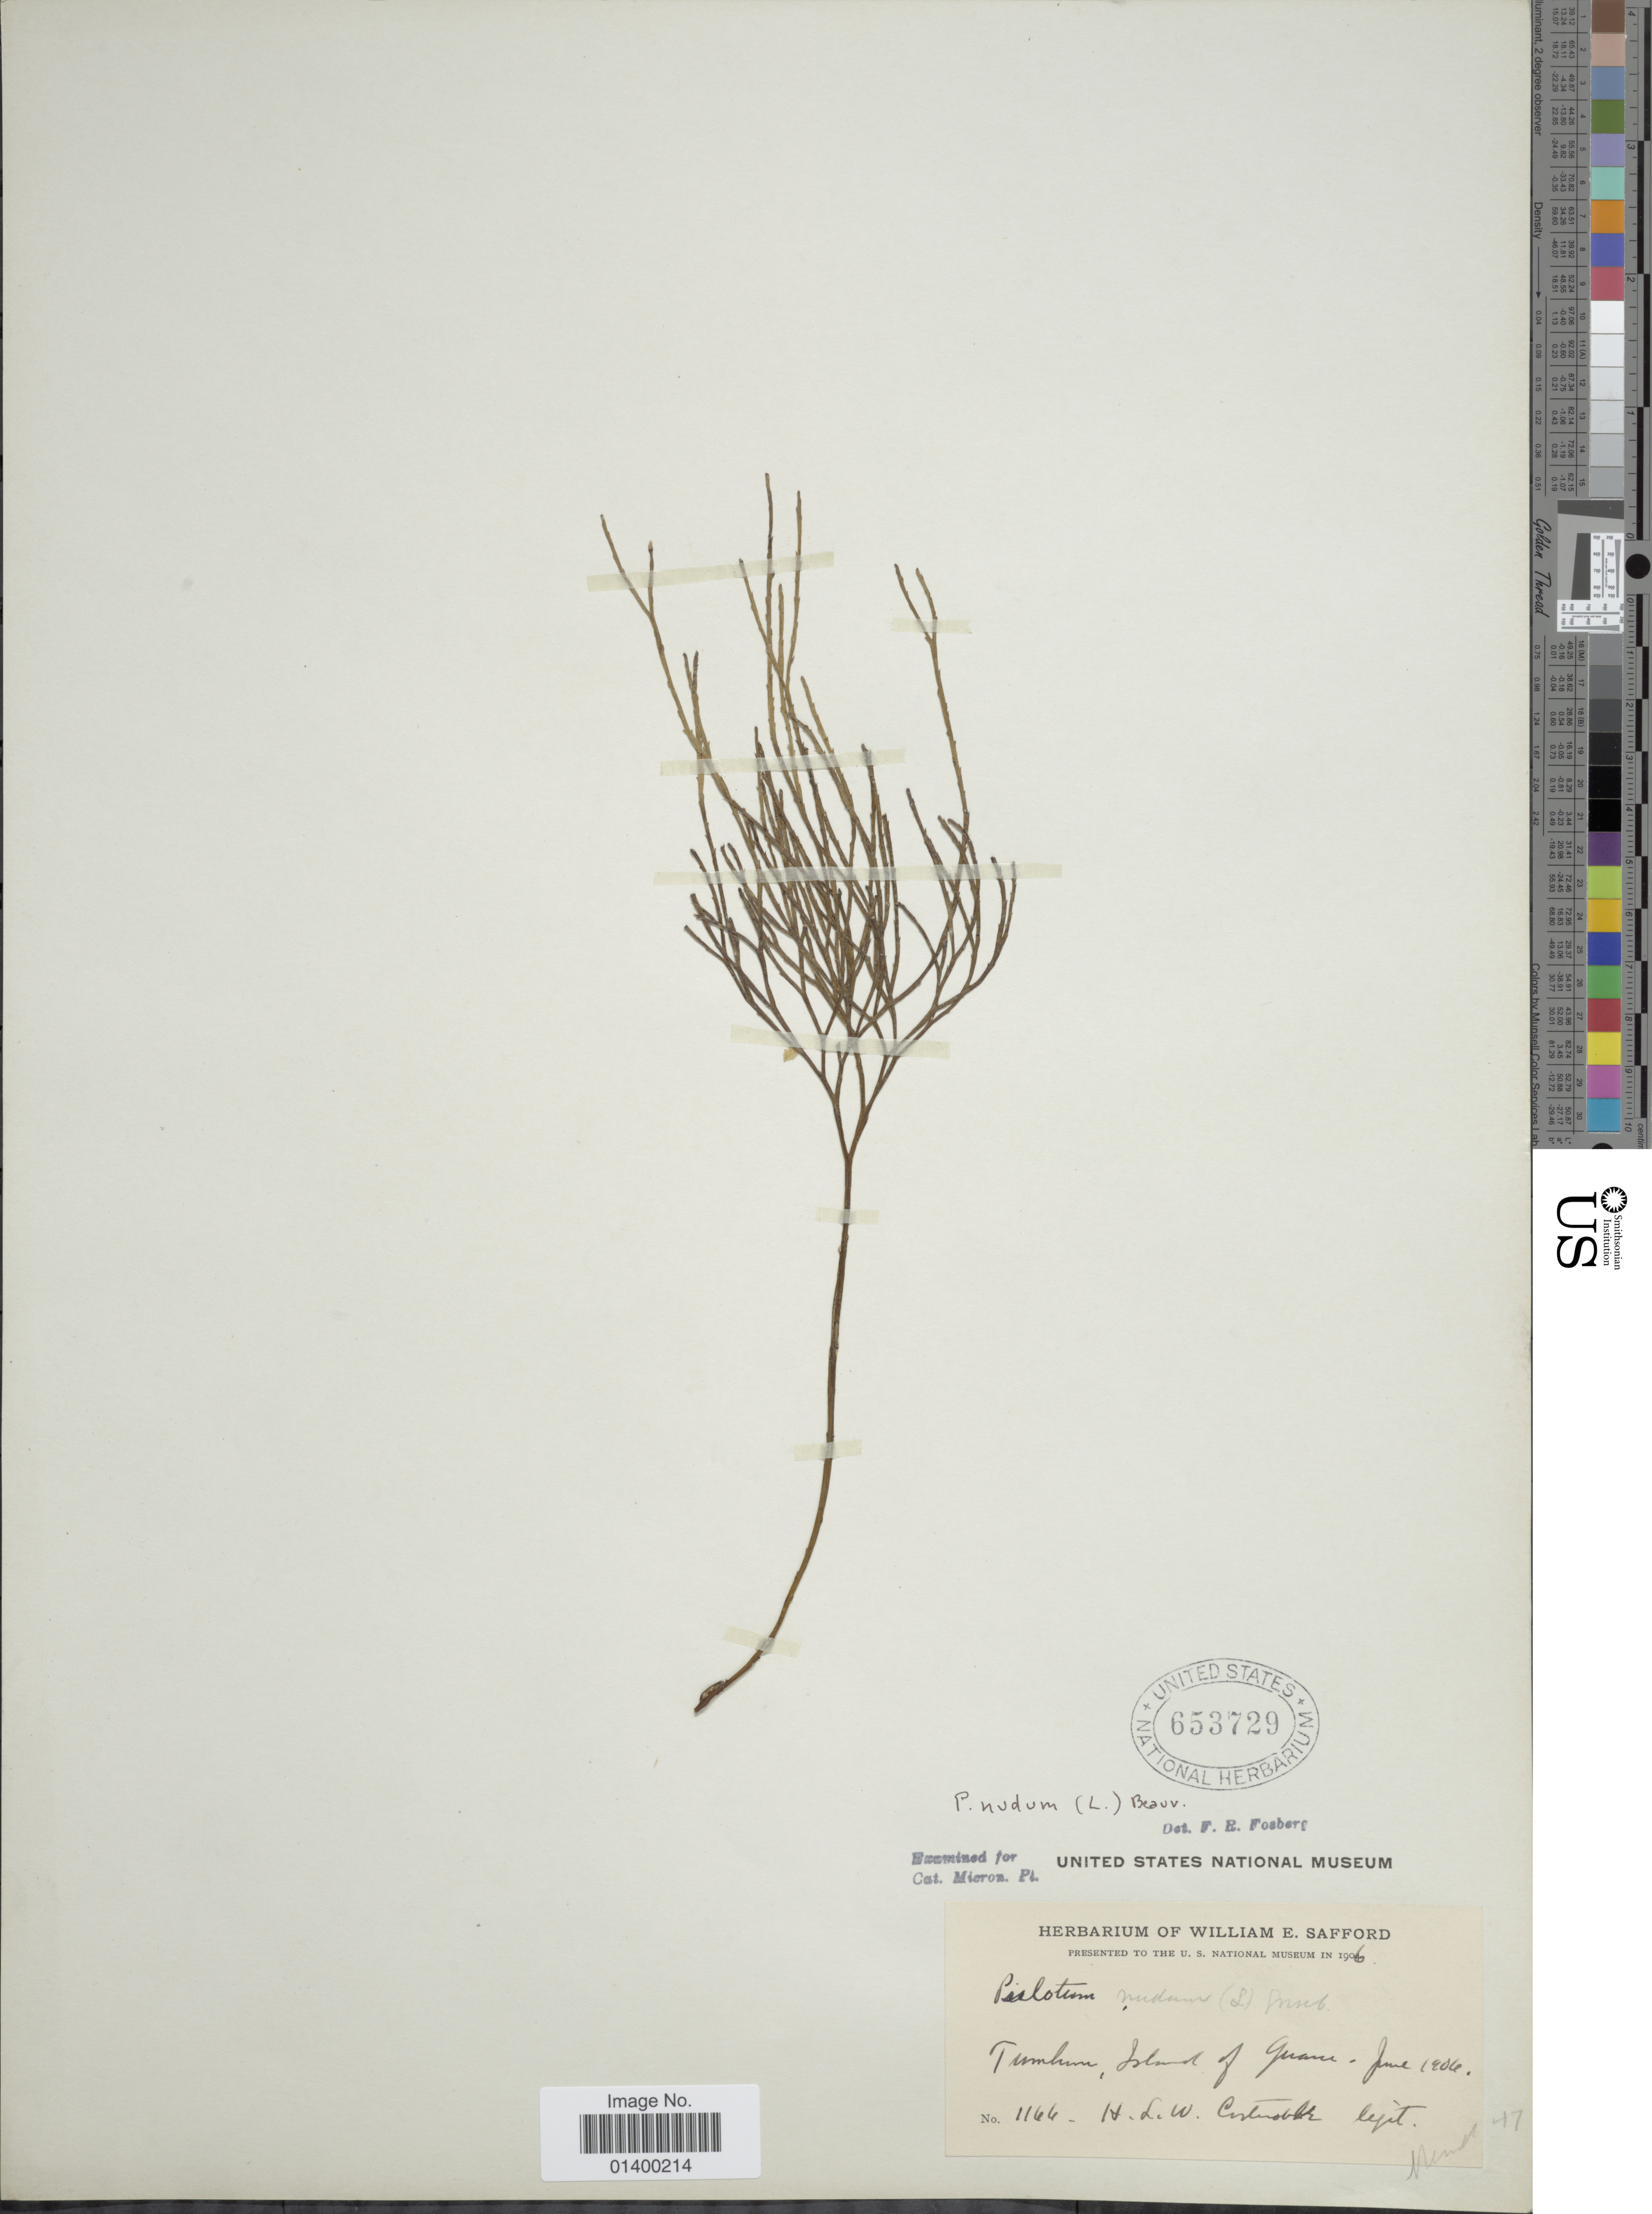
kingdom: Plantae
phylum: Tracheophyta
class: Polypodiopsida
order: Psilotales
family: Psilotaceae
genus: Psilotum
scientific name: Psilotum nudum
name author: (L.) P. Beauv.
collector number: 1166*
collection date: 1906-06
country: Guam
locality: Tunland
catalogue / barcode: US 653729